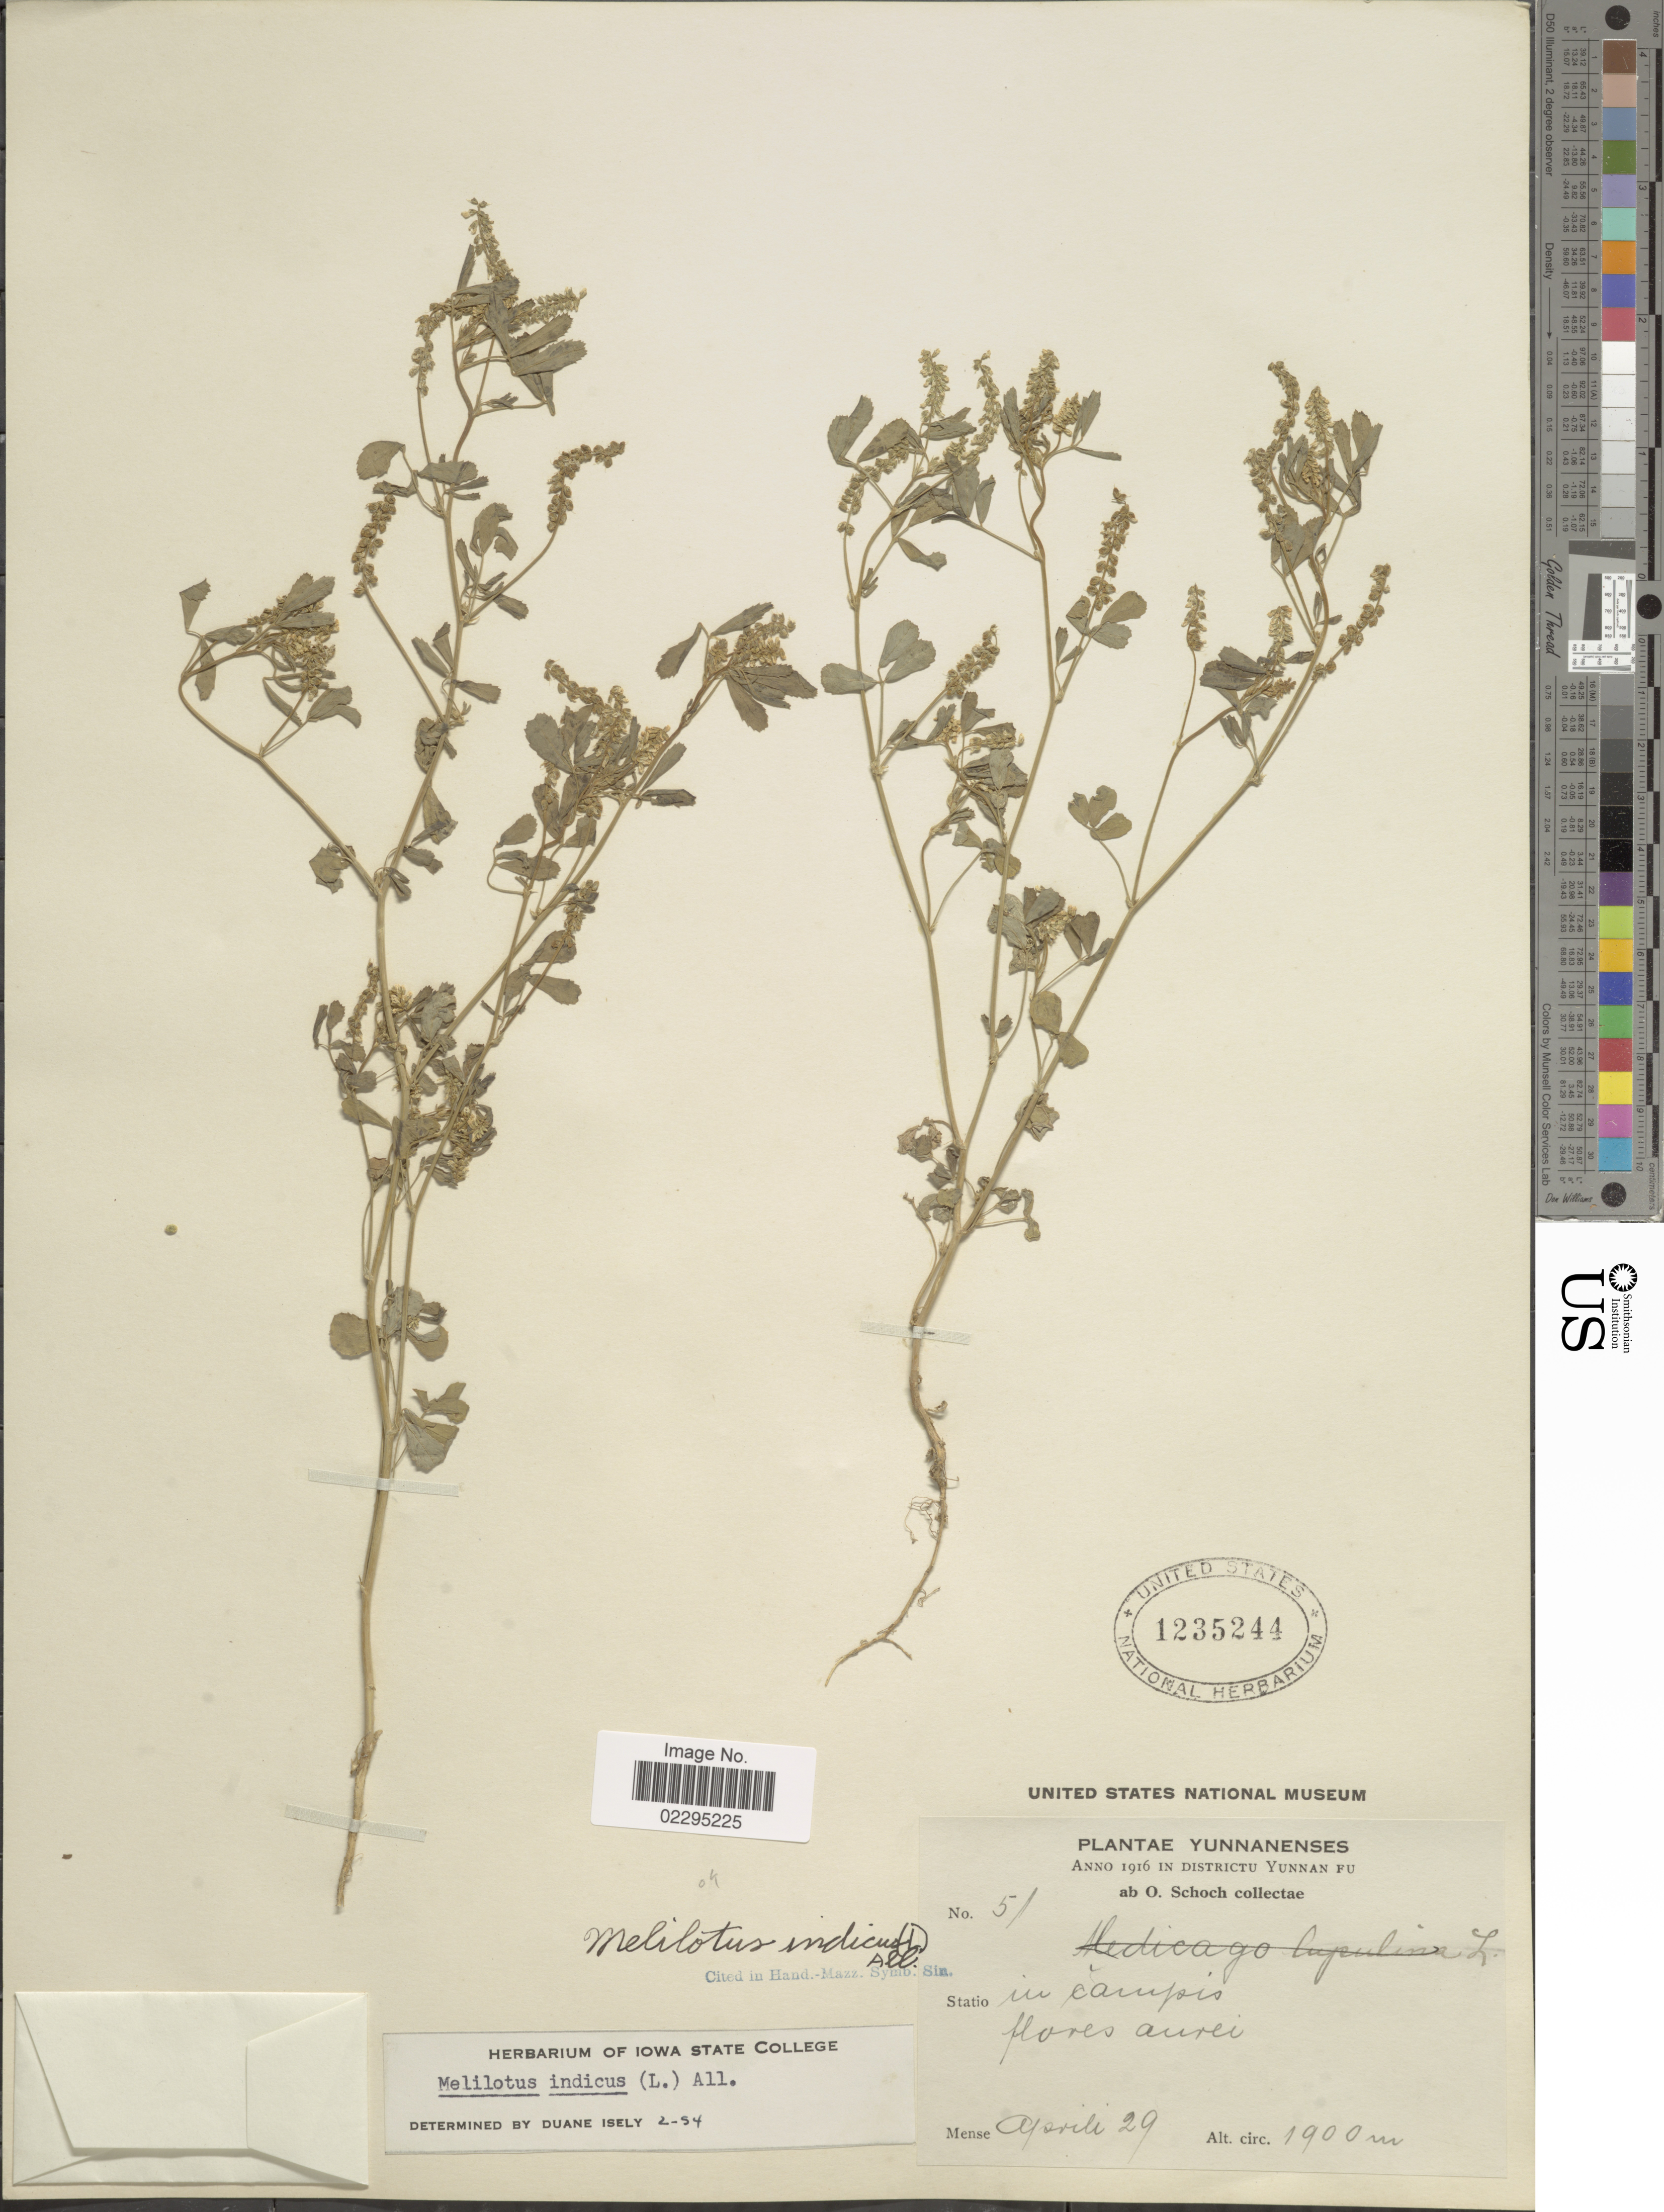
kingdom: Plantae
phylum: Tracheophyta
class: Magnoliopsida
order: Fabales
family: Fabaceae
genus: Melilotus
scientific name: Melilotus indicus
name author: (L.) All.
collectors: O. Schoch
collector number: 51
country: China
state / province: Yunnan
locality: Yunnanenses, Statio in campis flores aurei.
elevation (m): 1900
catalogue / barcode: US 1235244